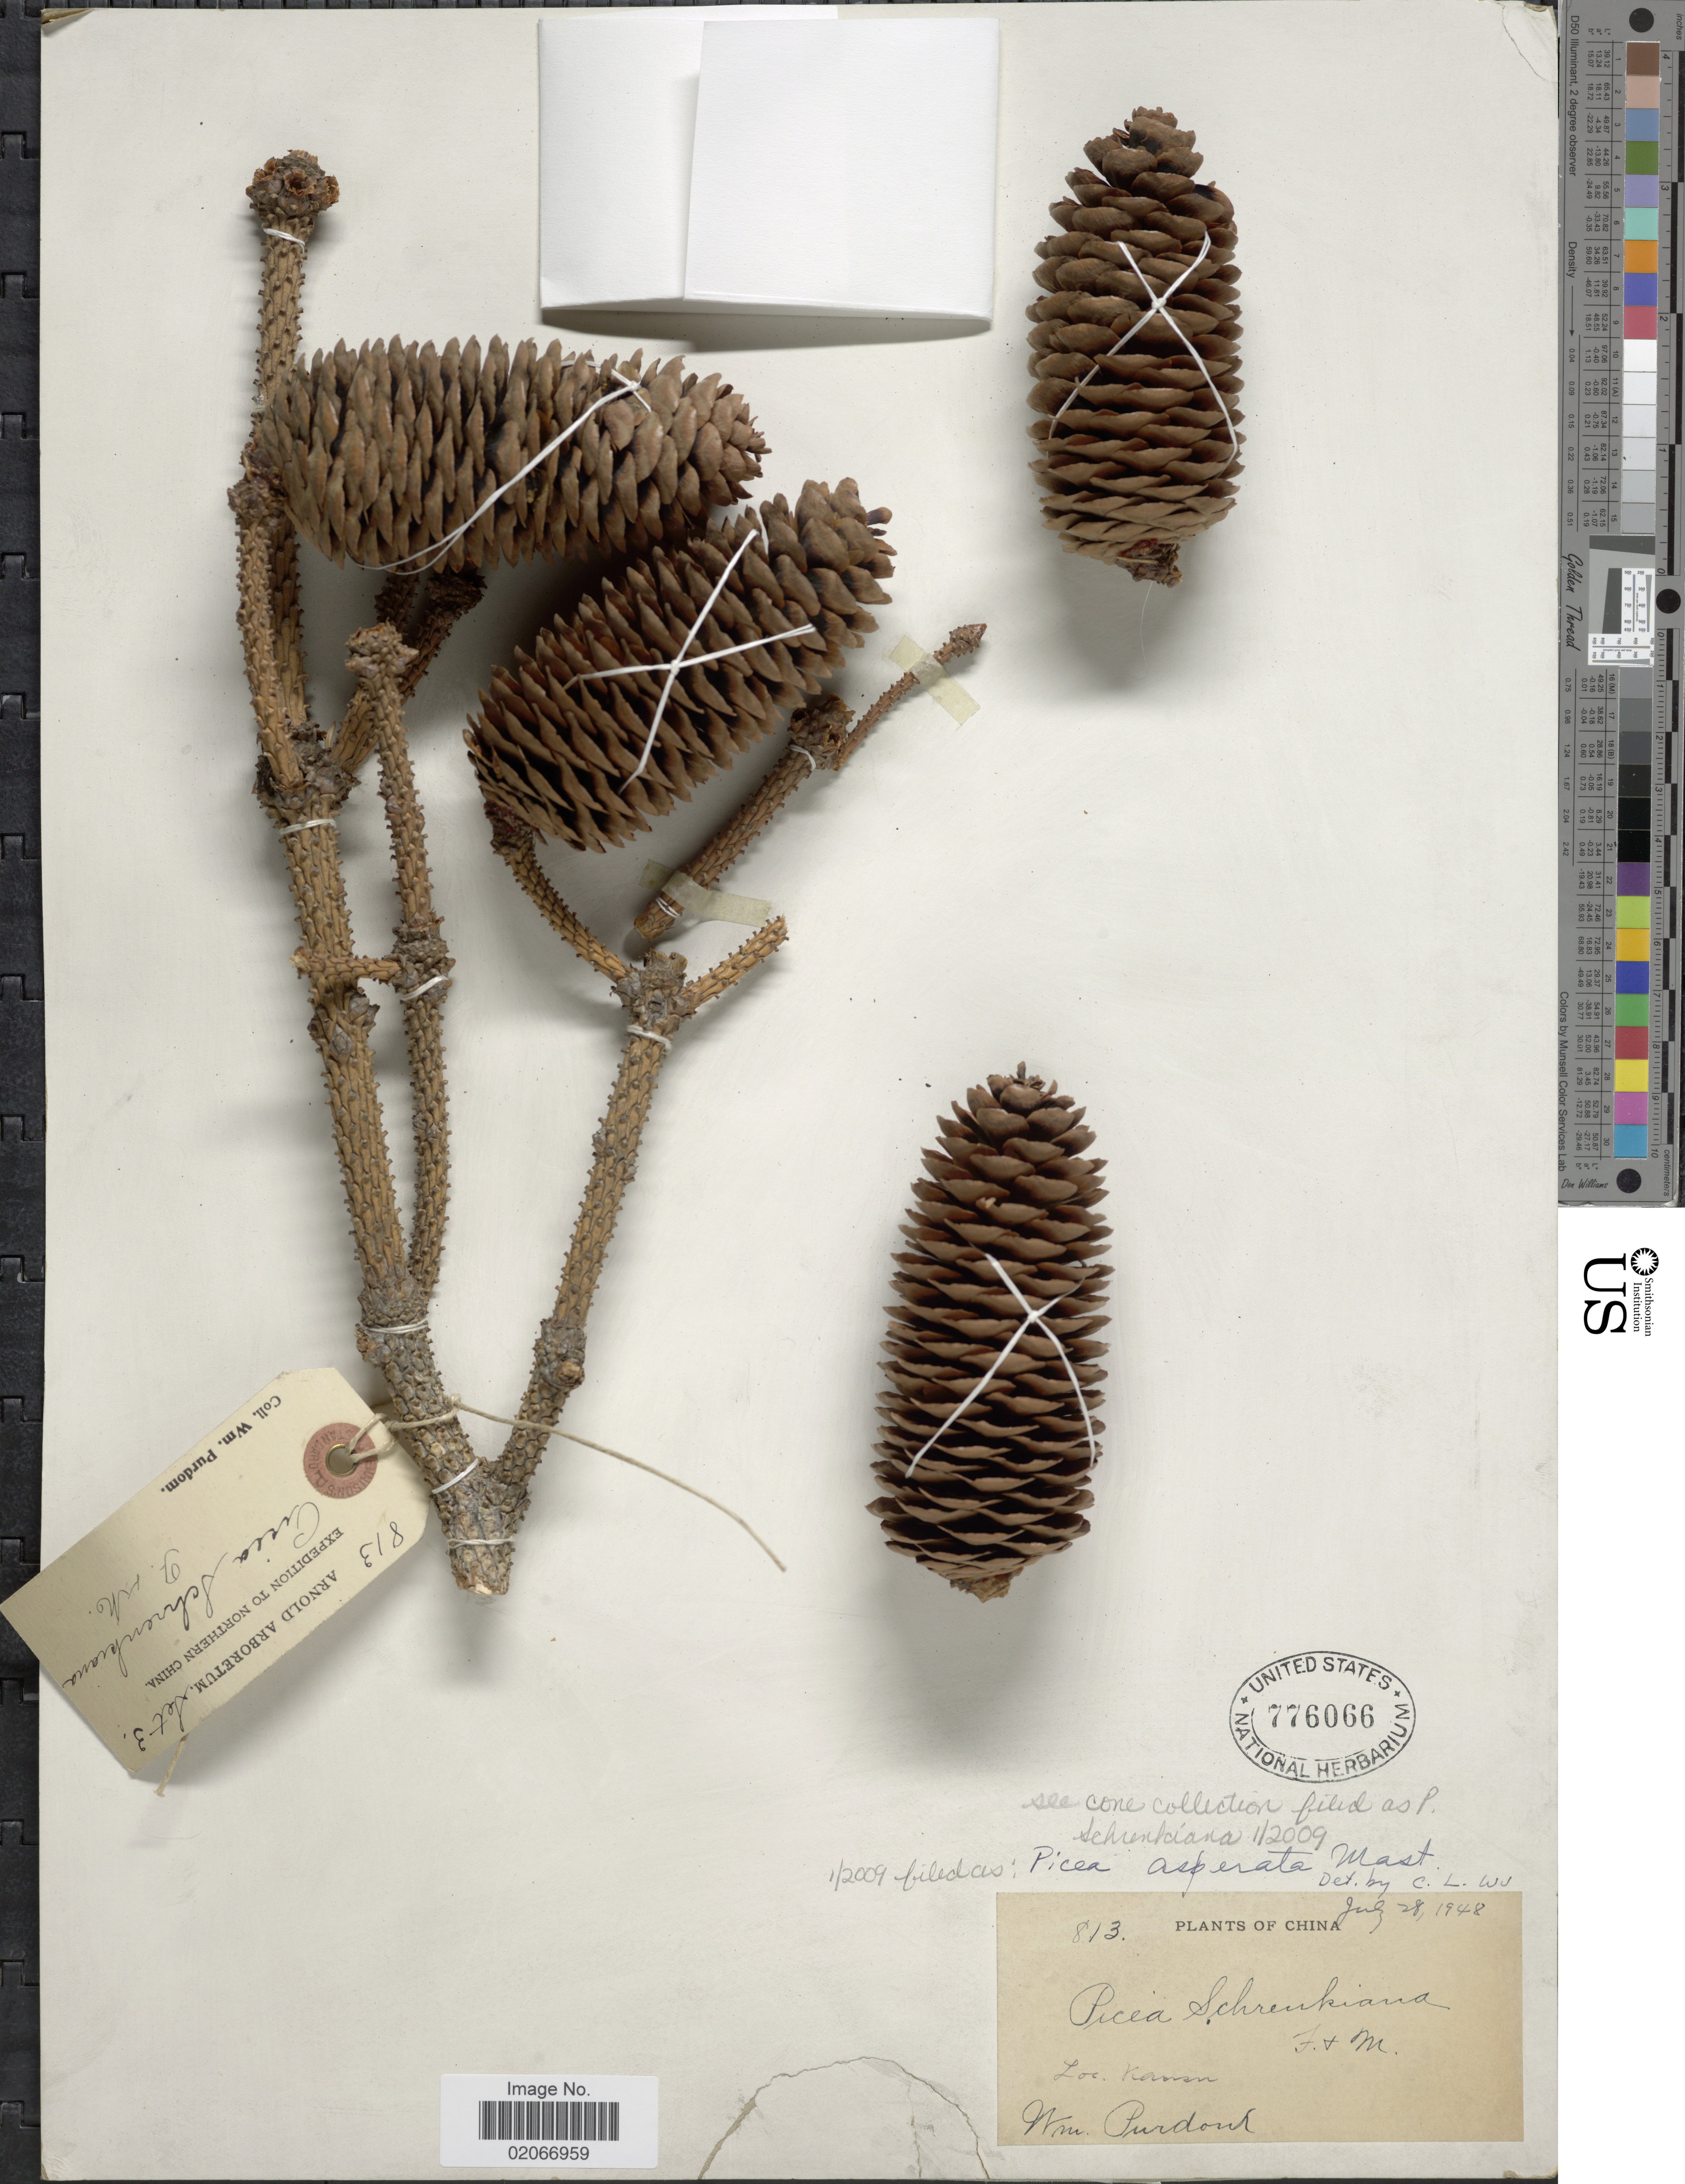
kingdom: Plantae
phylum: Tracheophyta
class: Pinopsida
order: Pinales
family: Pinaceae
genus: Picea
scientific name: Picea asperata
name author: Mast.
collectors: W. Purdom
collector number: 813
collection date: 1948-07-08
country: China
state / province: Gansu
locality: Kansu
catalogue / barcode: US 776066